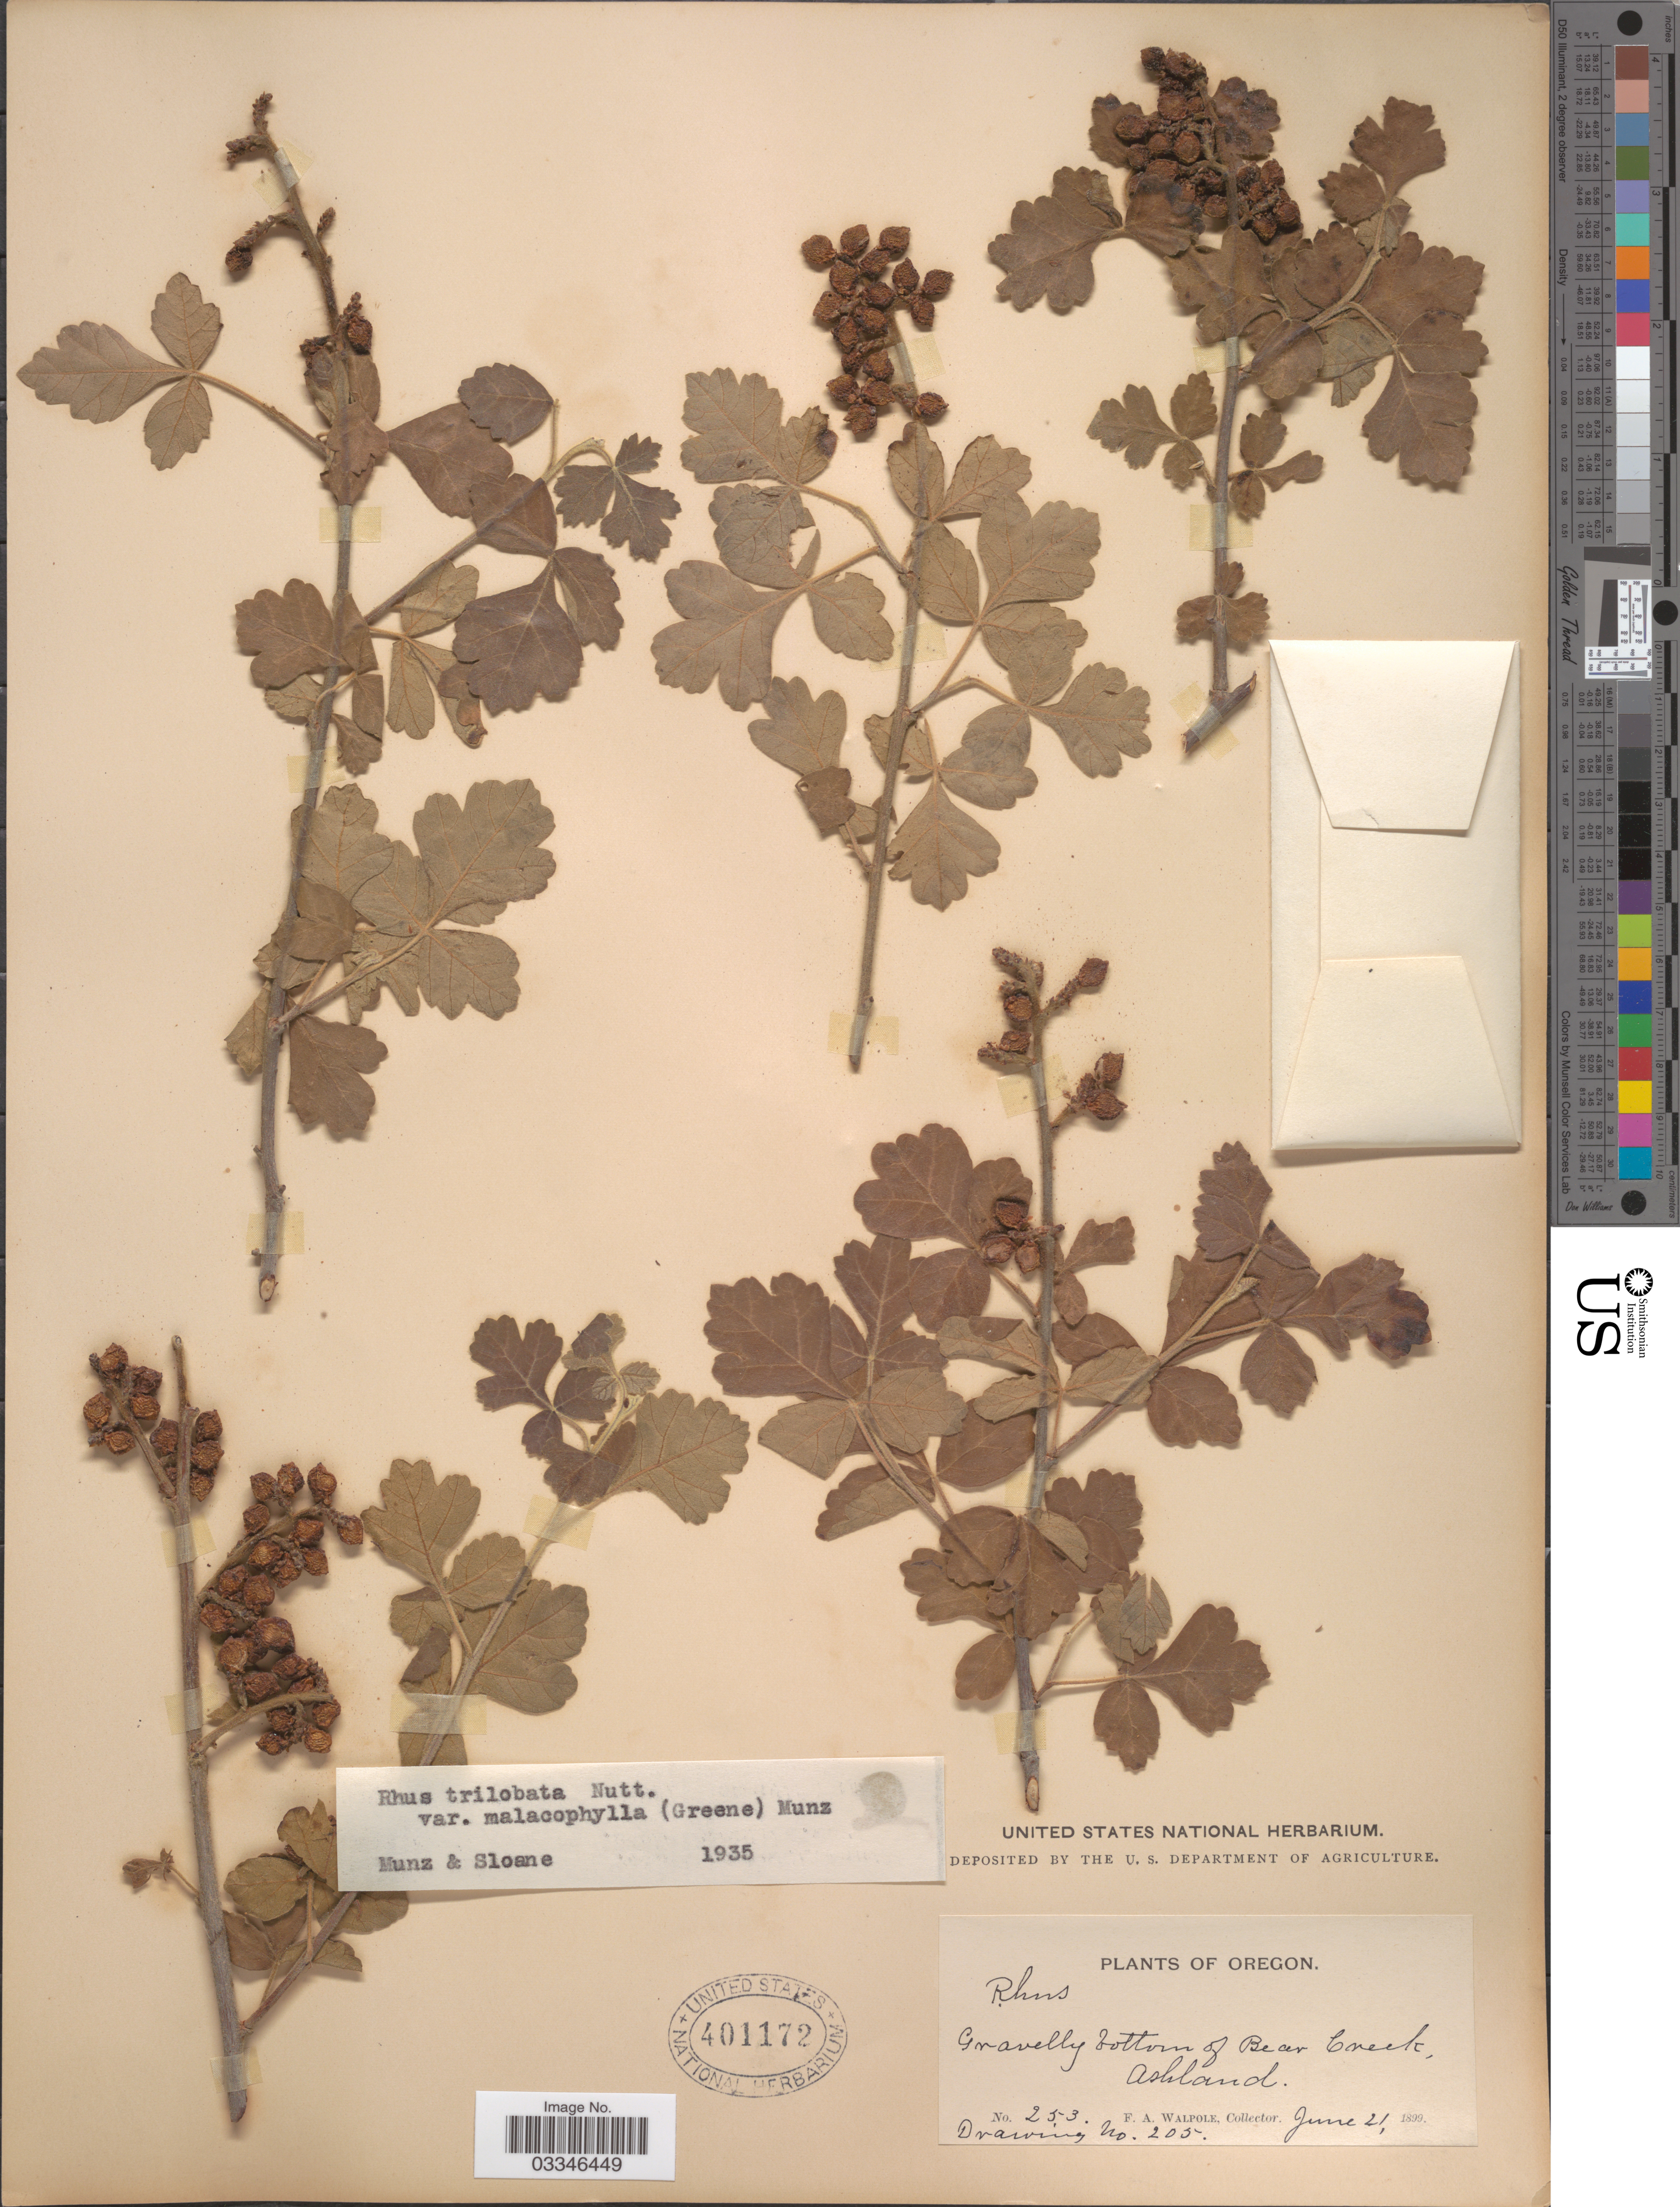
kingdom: Plantae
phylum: Tracheophyta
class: Magnoliopsida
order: Sapindales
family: Anacardiaceae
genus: Rhus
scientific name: Rhus trilobata var. malacophylla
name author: Nutt.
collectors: F. Walpole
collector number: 205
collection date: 1899-06-21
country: United States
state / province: Oregon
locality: Gravelly bottom of Bear Creek, Ashland.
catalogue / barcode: US 401172